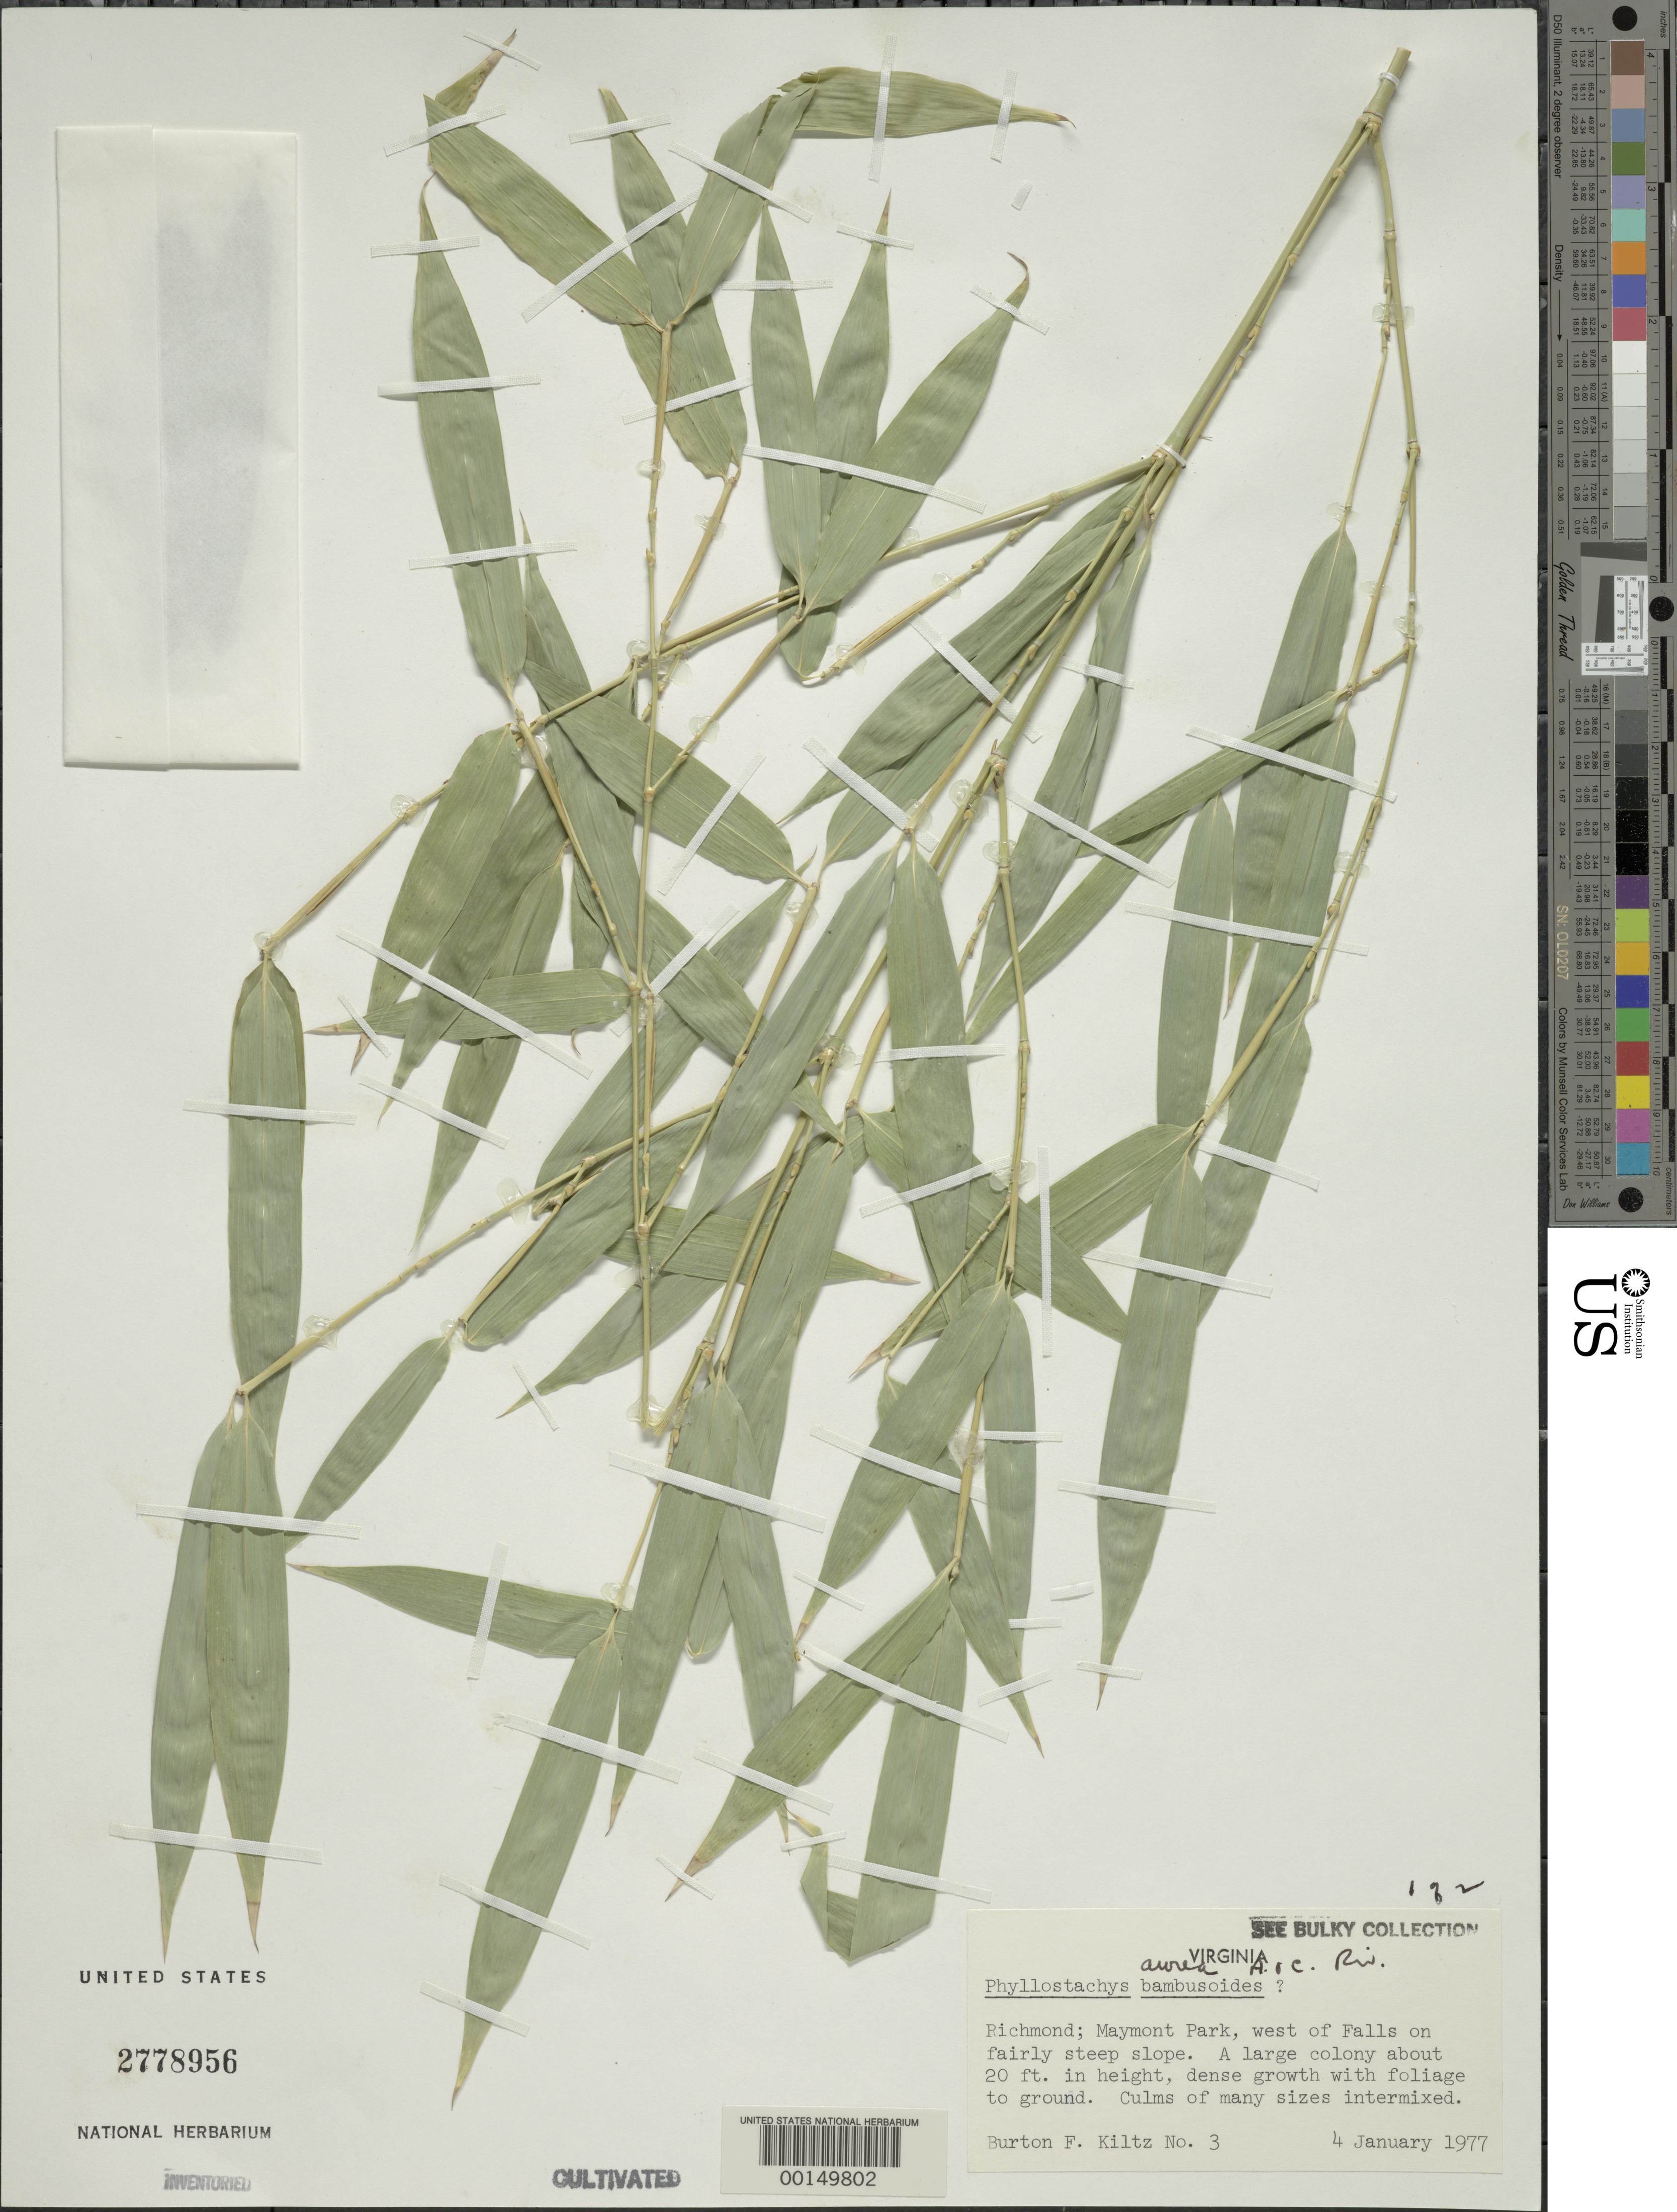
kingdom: Plantae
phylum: Tracheophyta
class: Liliopsida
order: Poales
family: Poaceae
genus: Phyllostachys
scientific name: Phyllostachys aurea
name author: Rivière & C. Rivière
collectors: B. Kiltz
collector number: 3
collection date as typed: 04 Jan 1977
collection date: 1977-01-04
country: United States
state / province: Virginia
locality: Richmond, maymont park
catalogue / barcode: US 2778956